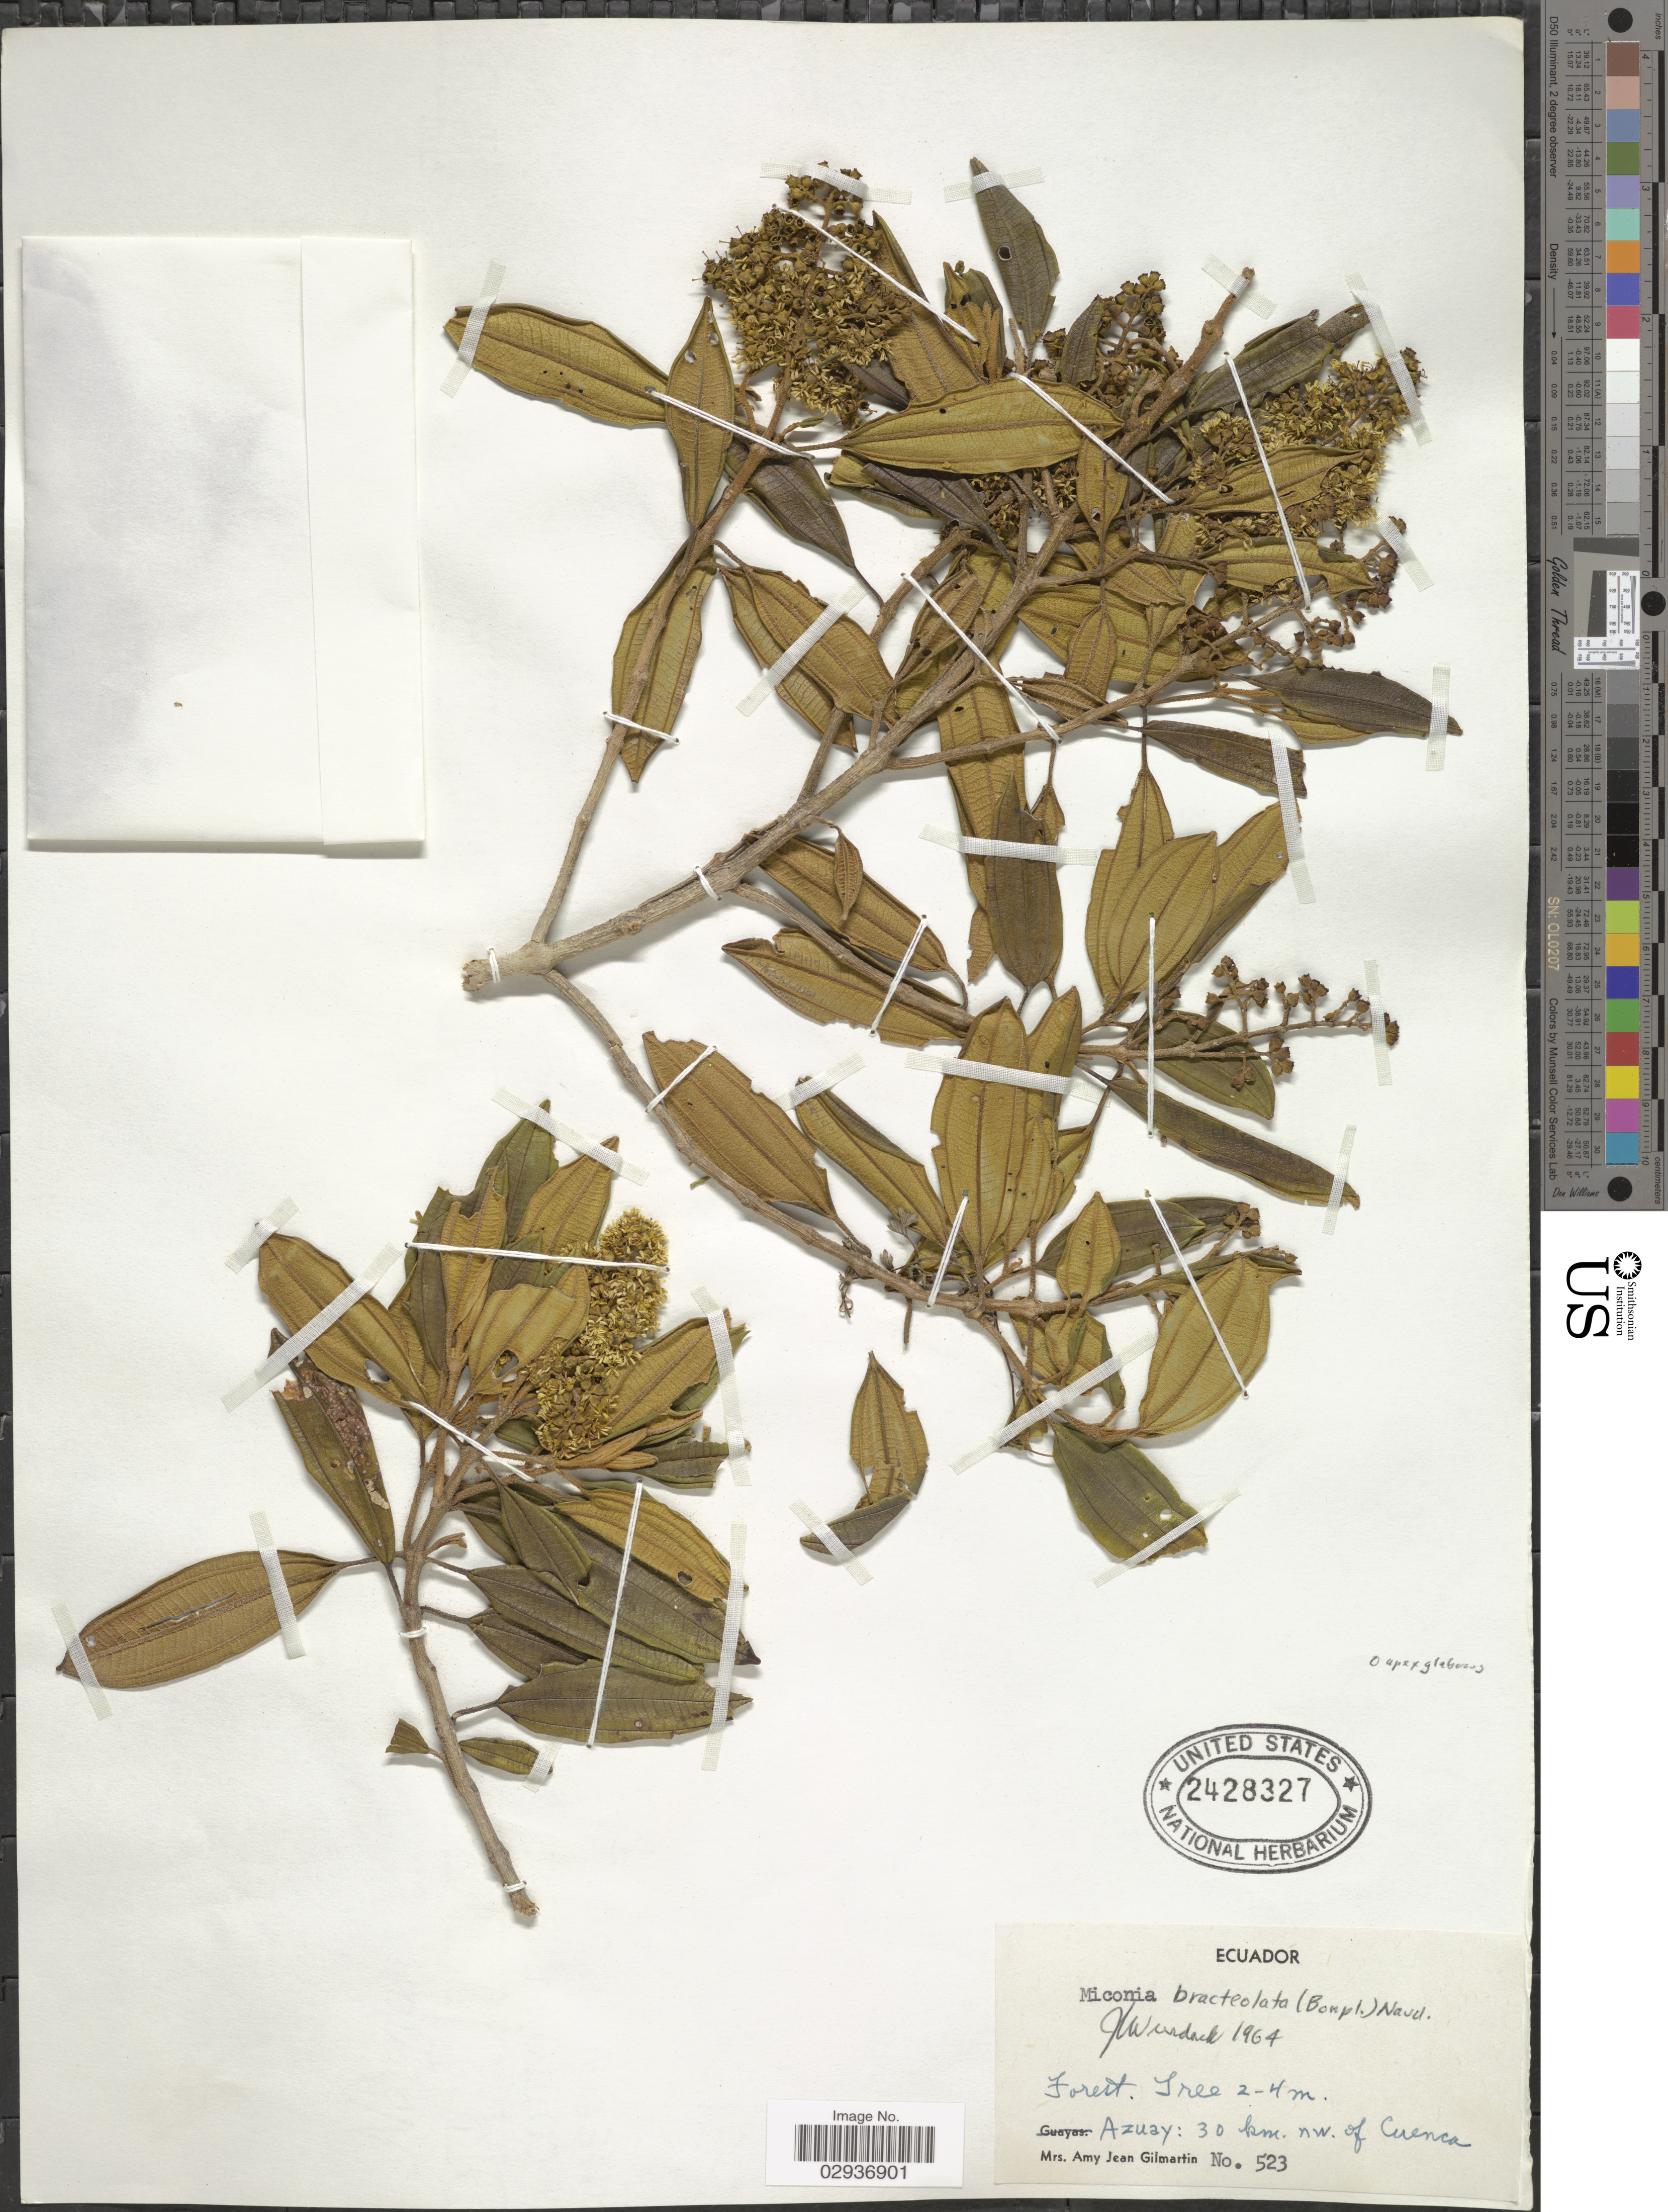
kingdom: Plantae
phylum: Tracheophyta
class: Magnoliopsida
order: Myrtales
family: Melastomataceae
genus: Miconia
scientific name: Miconia bracteolata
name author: (Bonpl.) DC.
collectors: A. J. Gilmartin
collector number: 523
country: Ecuador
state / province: Azuay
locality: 30 km. nw. of Cuenca.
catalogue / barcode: US 2428327